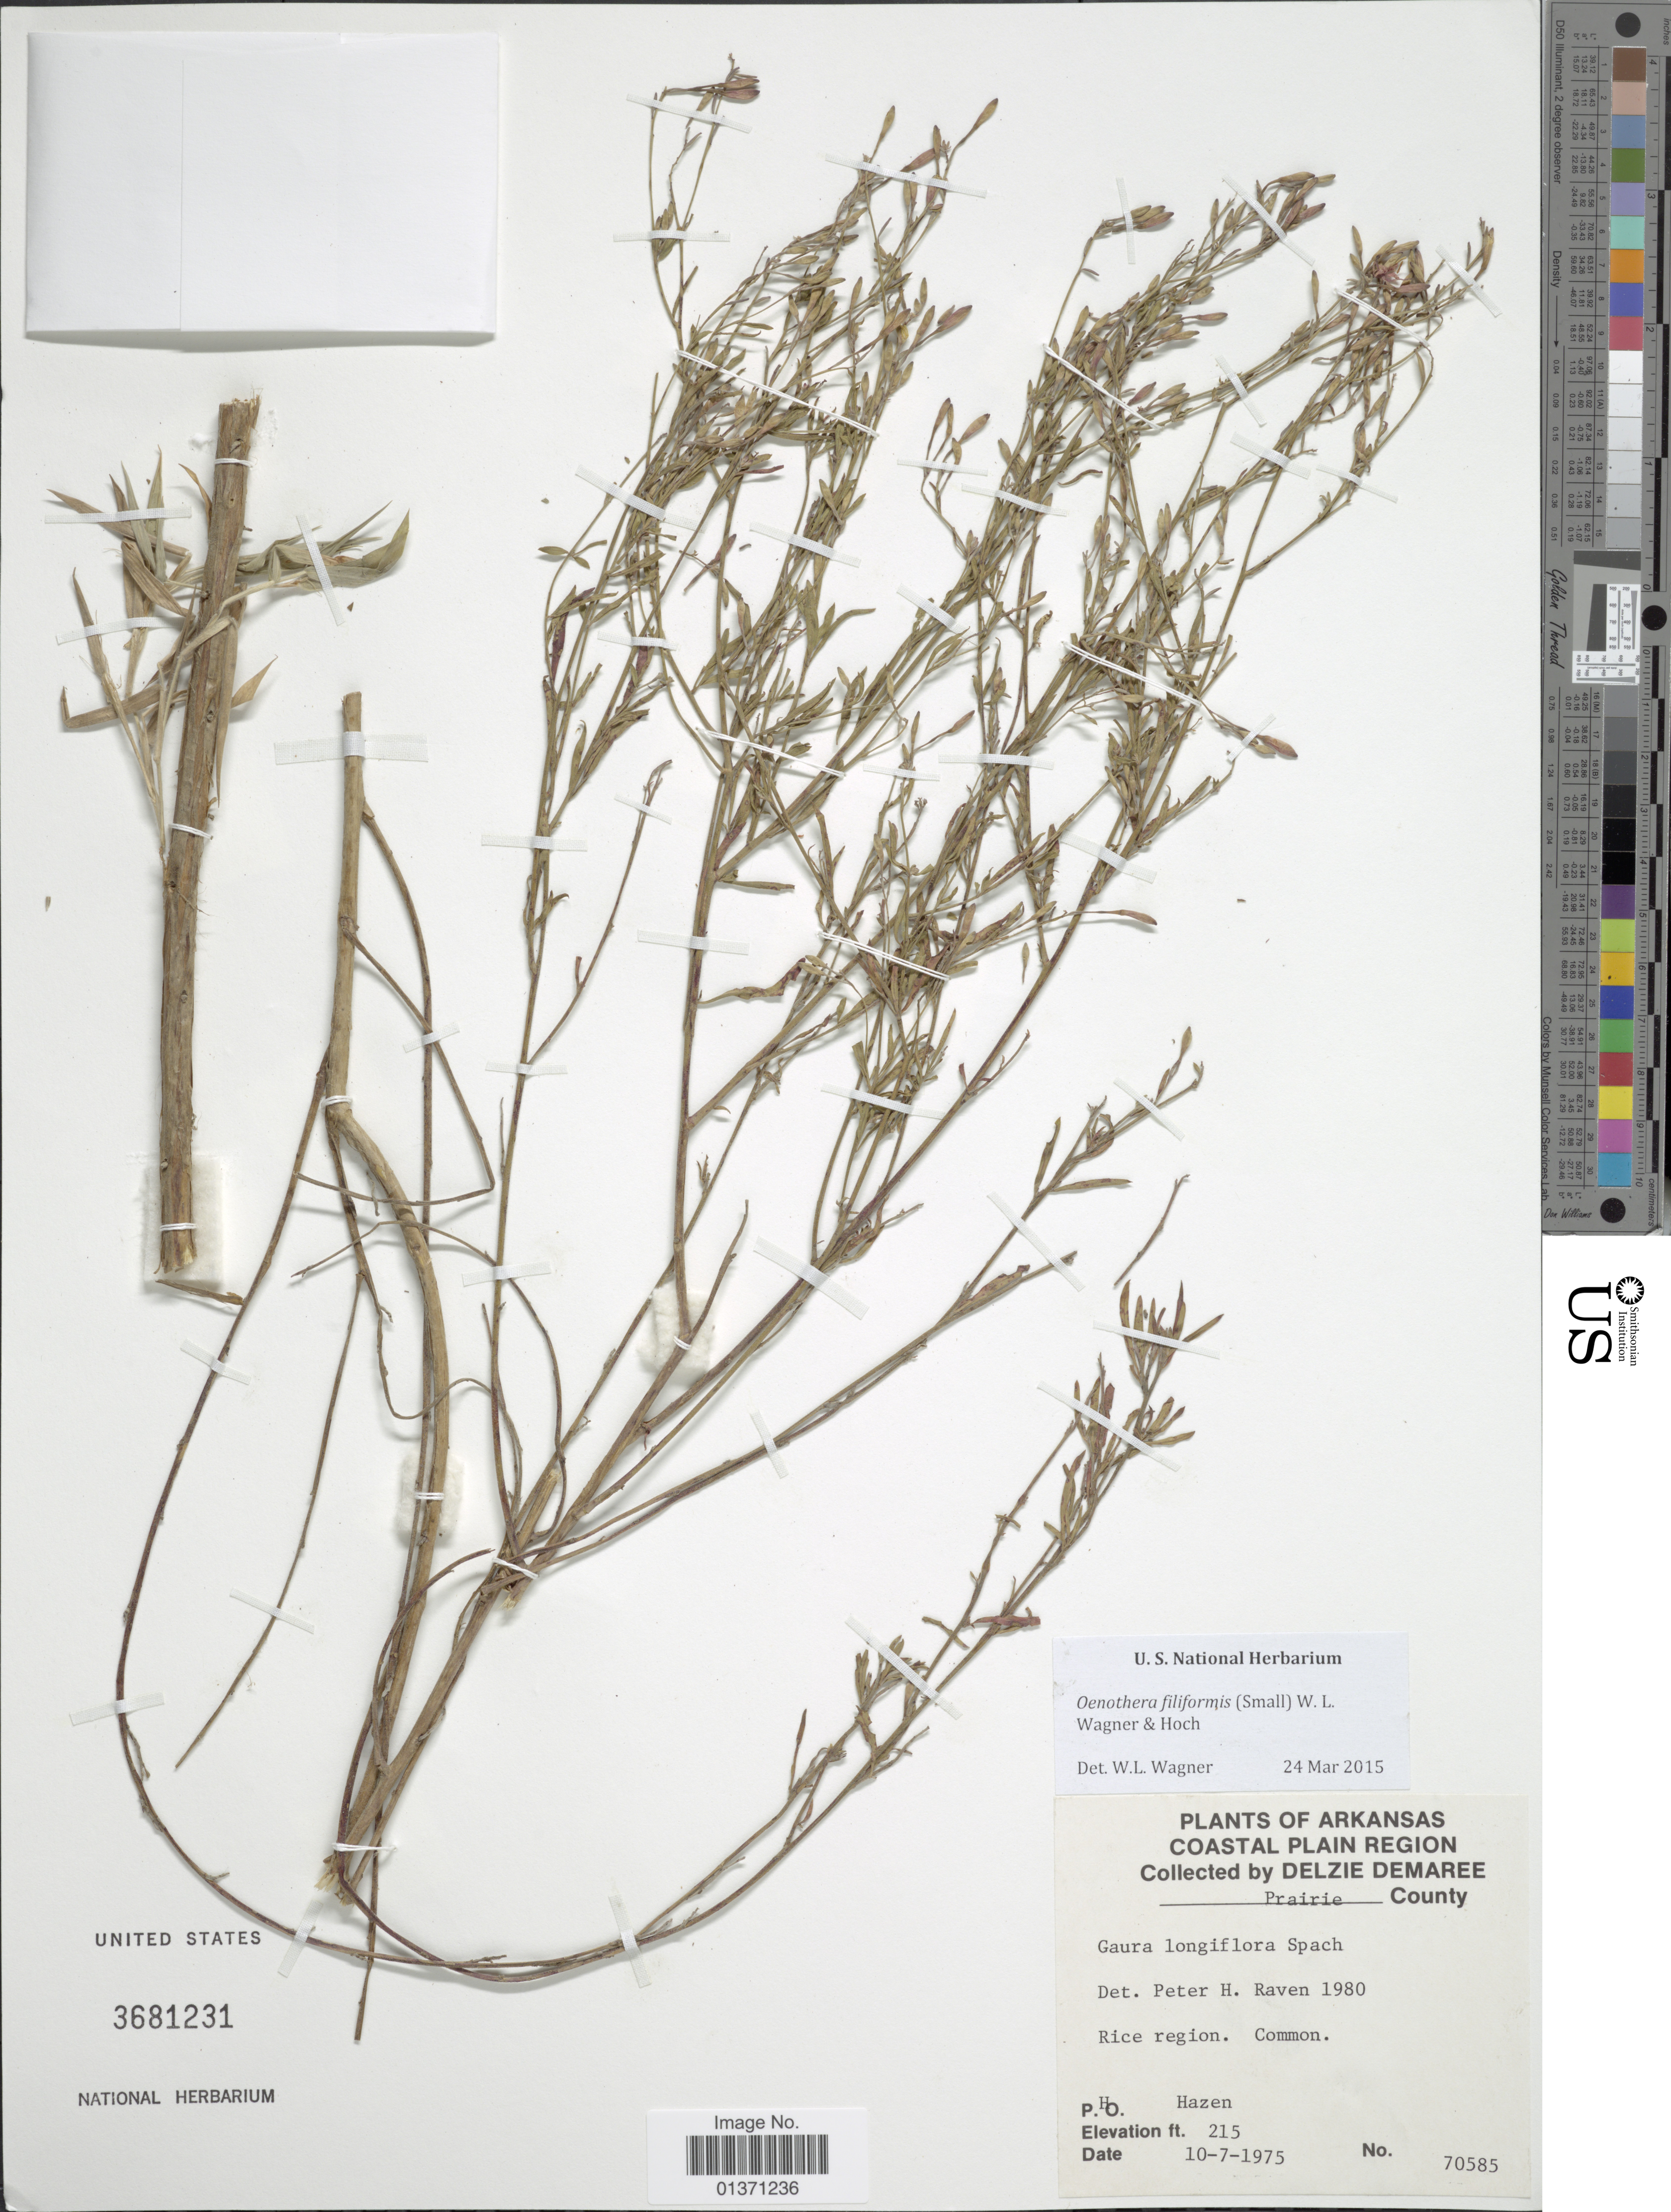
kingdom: Plantae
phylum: Tracheophyta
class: Magnoliopsida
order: Myrtales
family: Onagraceae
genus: Oenothera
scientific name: Oenothera filiformis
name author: (Small) W.L. Wagner & Hoch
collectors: D. Demaree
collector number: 70585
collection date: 1975-07-10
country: United States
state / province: Arkansas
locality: Coastal Plain Region, Prairie County, Rice region, P. O. Hazen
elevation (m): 66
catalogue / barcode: US 3681231